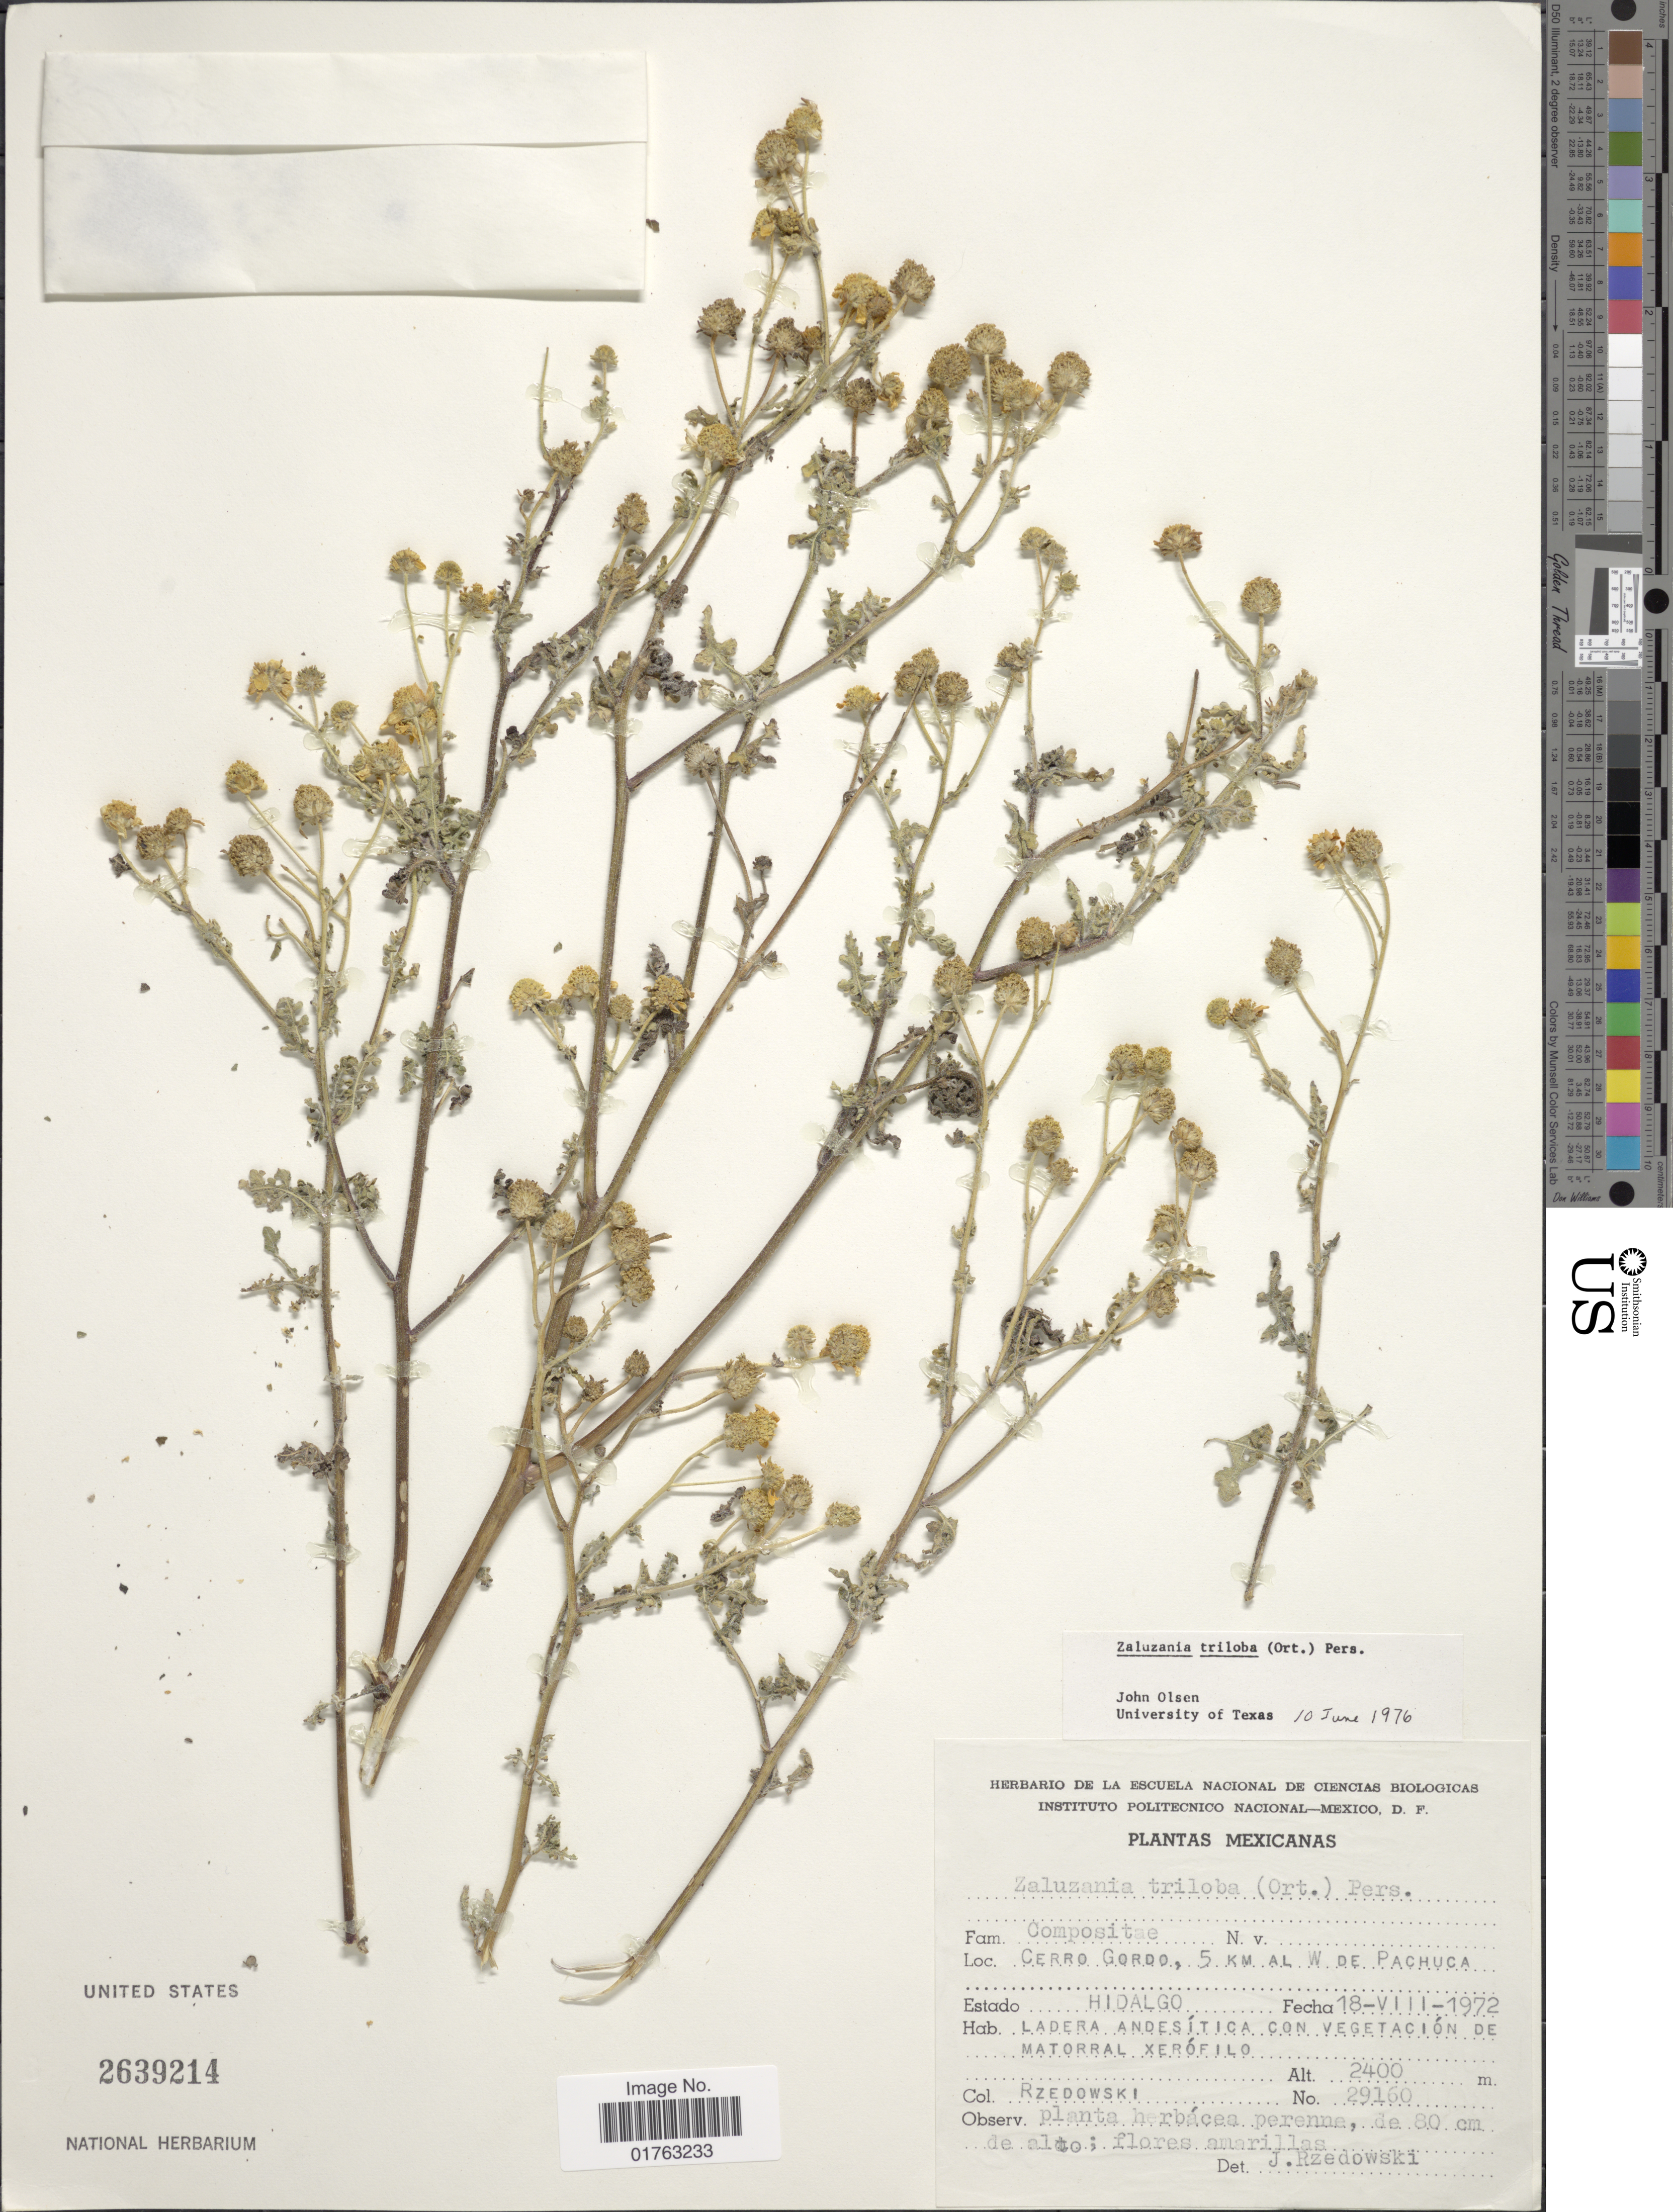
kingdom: Plantae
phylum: Tracheophyta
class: Magnoliopsida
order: Asterales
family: Asteraceae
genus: Zaluzania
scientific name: Zaluzania triloba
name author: (Ortega) Pers.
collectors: Rzedowski, --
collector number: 29160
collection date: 1972-08-18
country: Mexico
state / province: Hidalgo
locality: Cerro Gordo, 5 km al W de Pachuca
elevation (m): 2400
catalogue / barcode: US 2639214